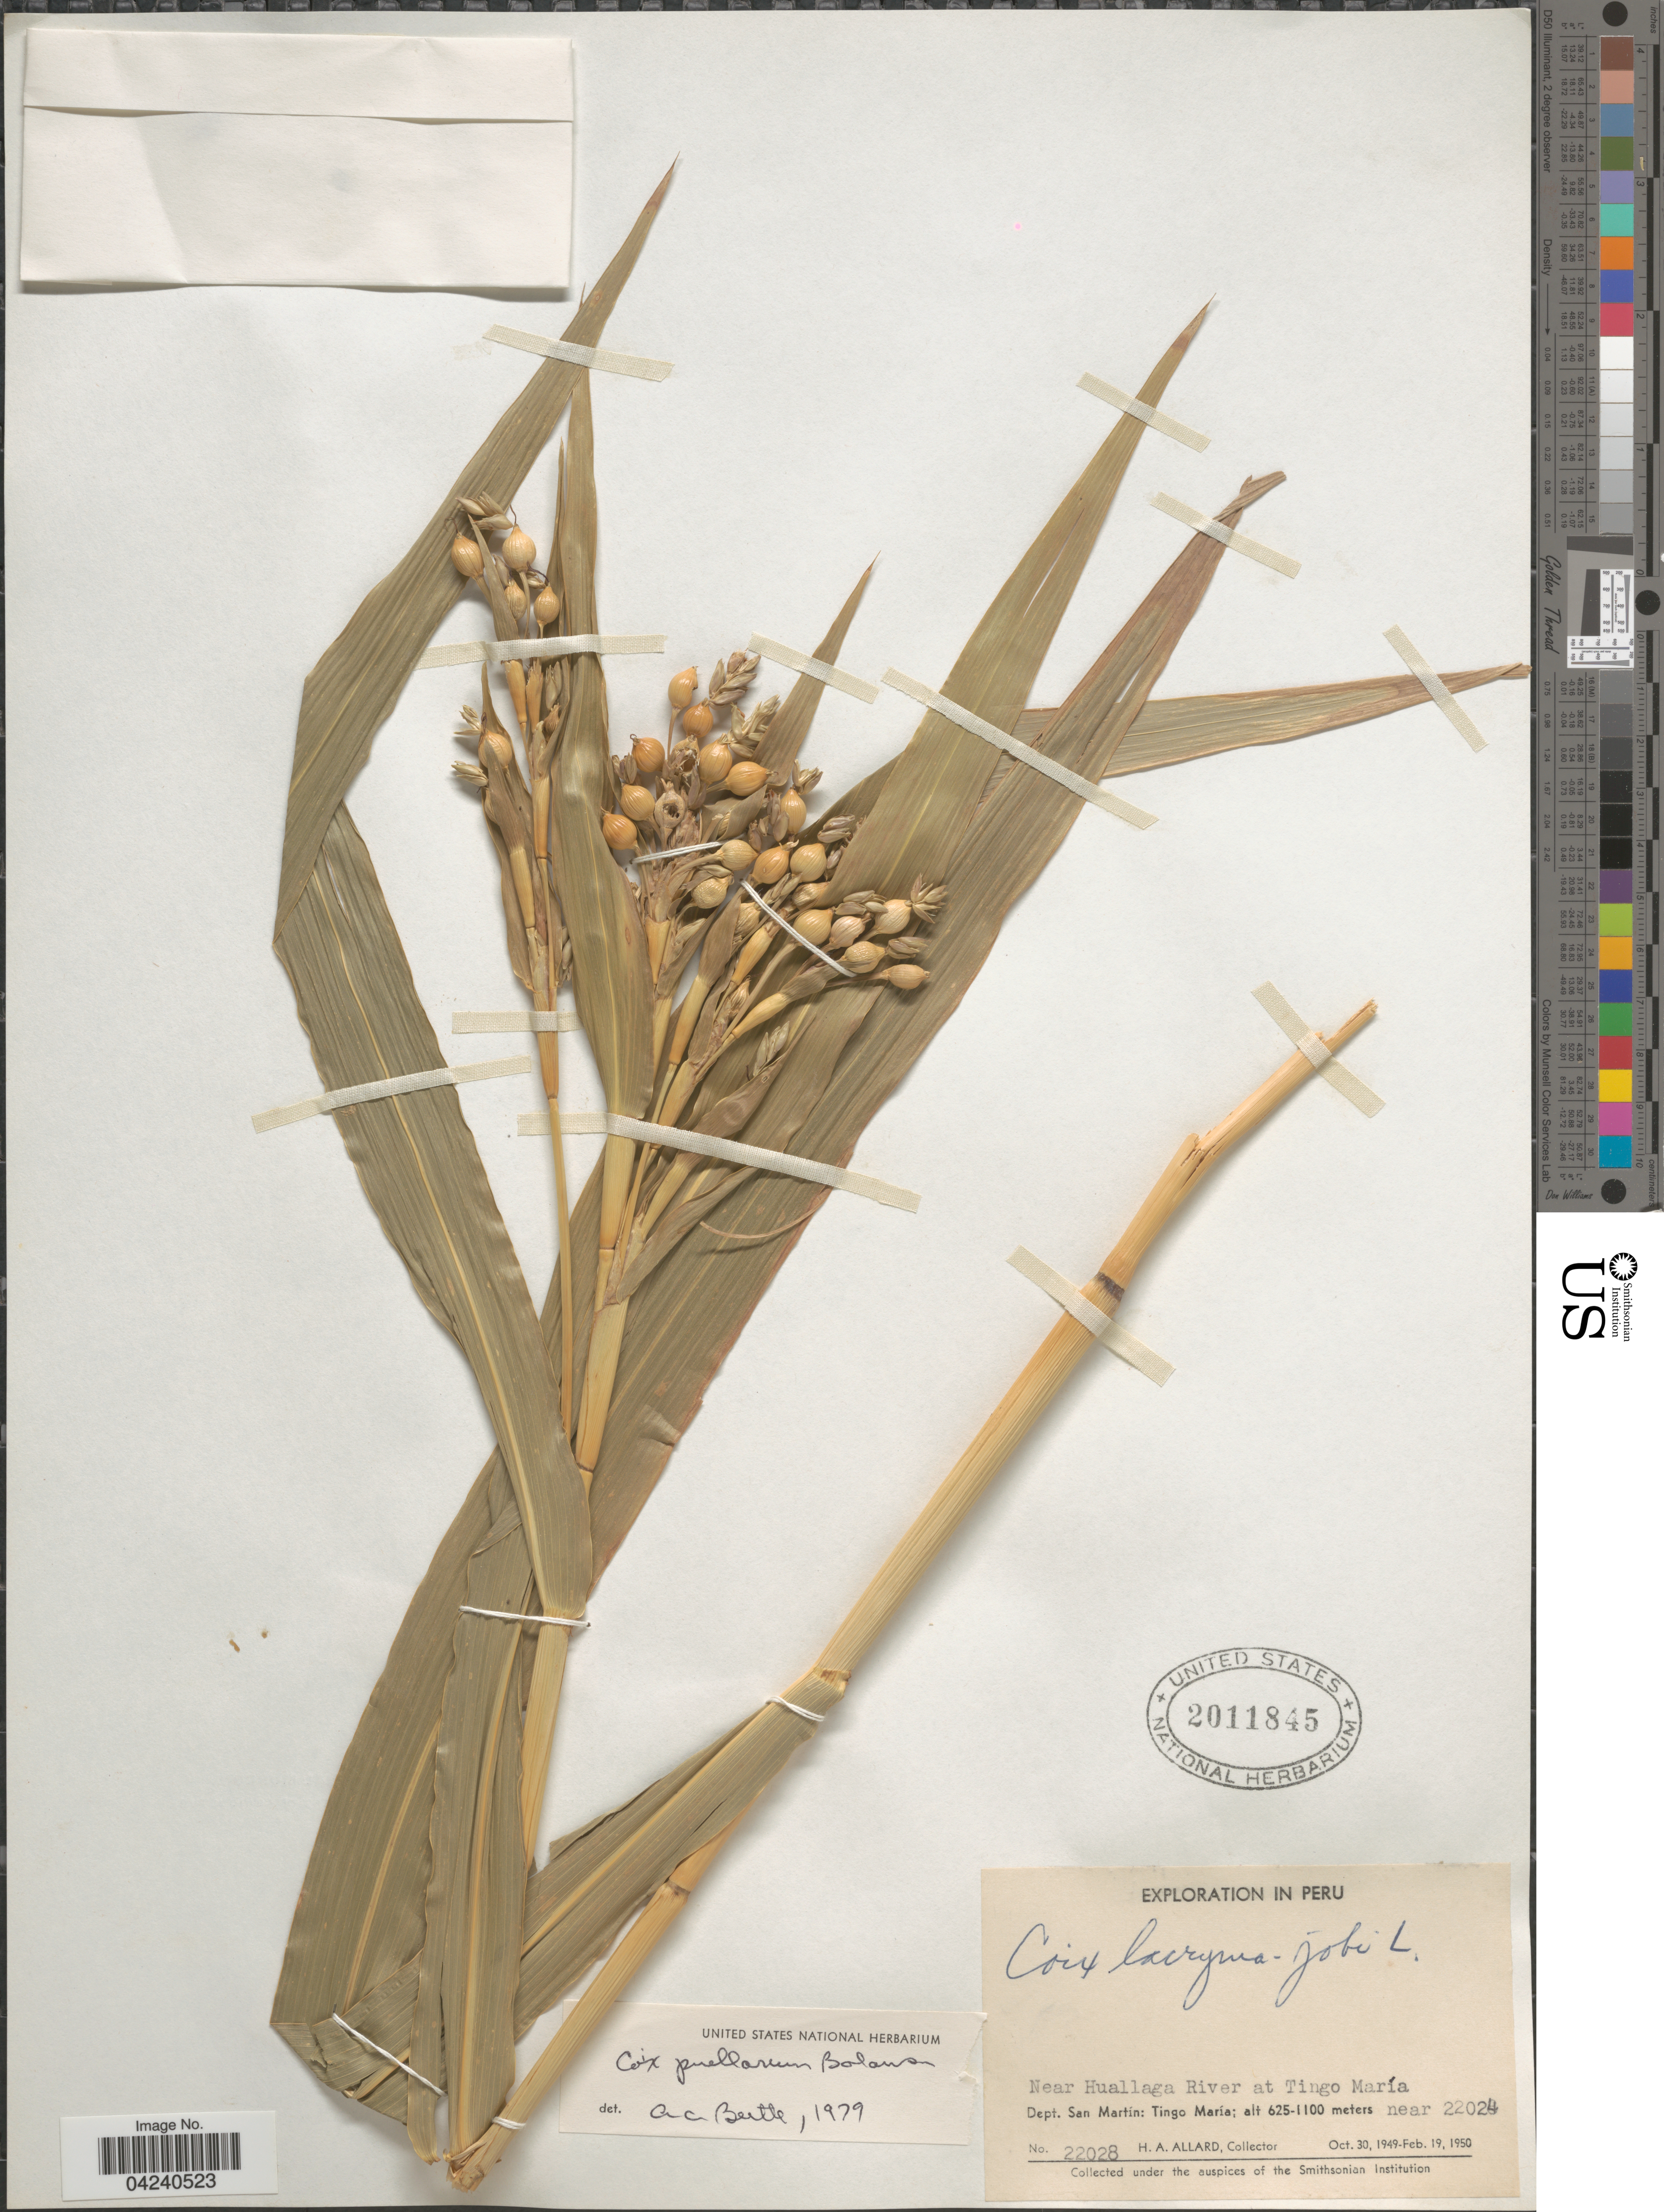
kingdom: Plantae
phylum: Tracheophyta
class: Liliopsida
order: Poales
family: Poaceae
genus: Coix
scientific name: Coix lacryma-jobi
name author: L.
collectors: H. A. Allard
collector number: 22028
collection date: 1949-10-30/1950-02-19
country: Peru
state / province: San Martín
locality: Exploration in Peru. Near Huallaga River at Tingo María. Dept. San Martín: Tingo María.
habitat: near river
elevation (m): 625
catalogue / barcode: US 2011845